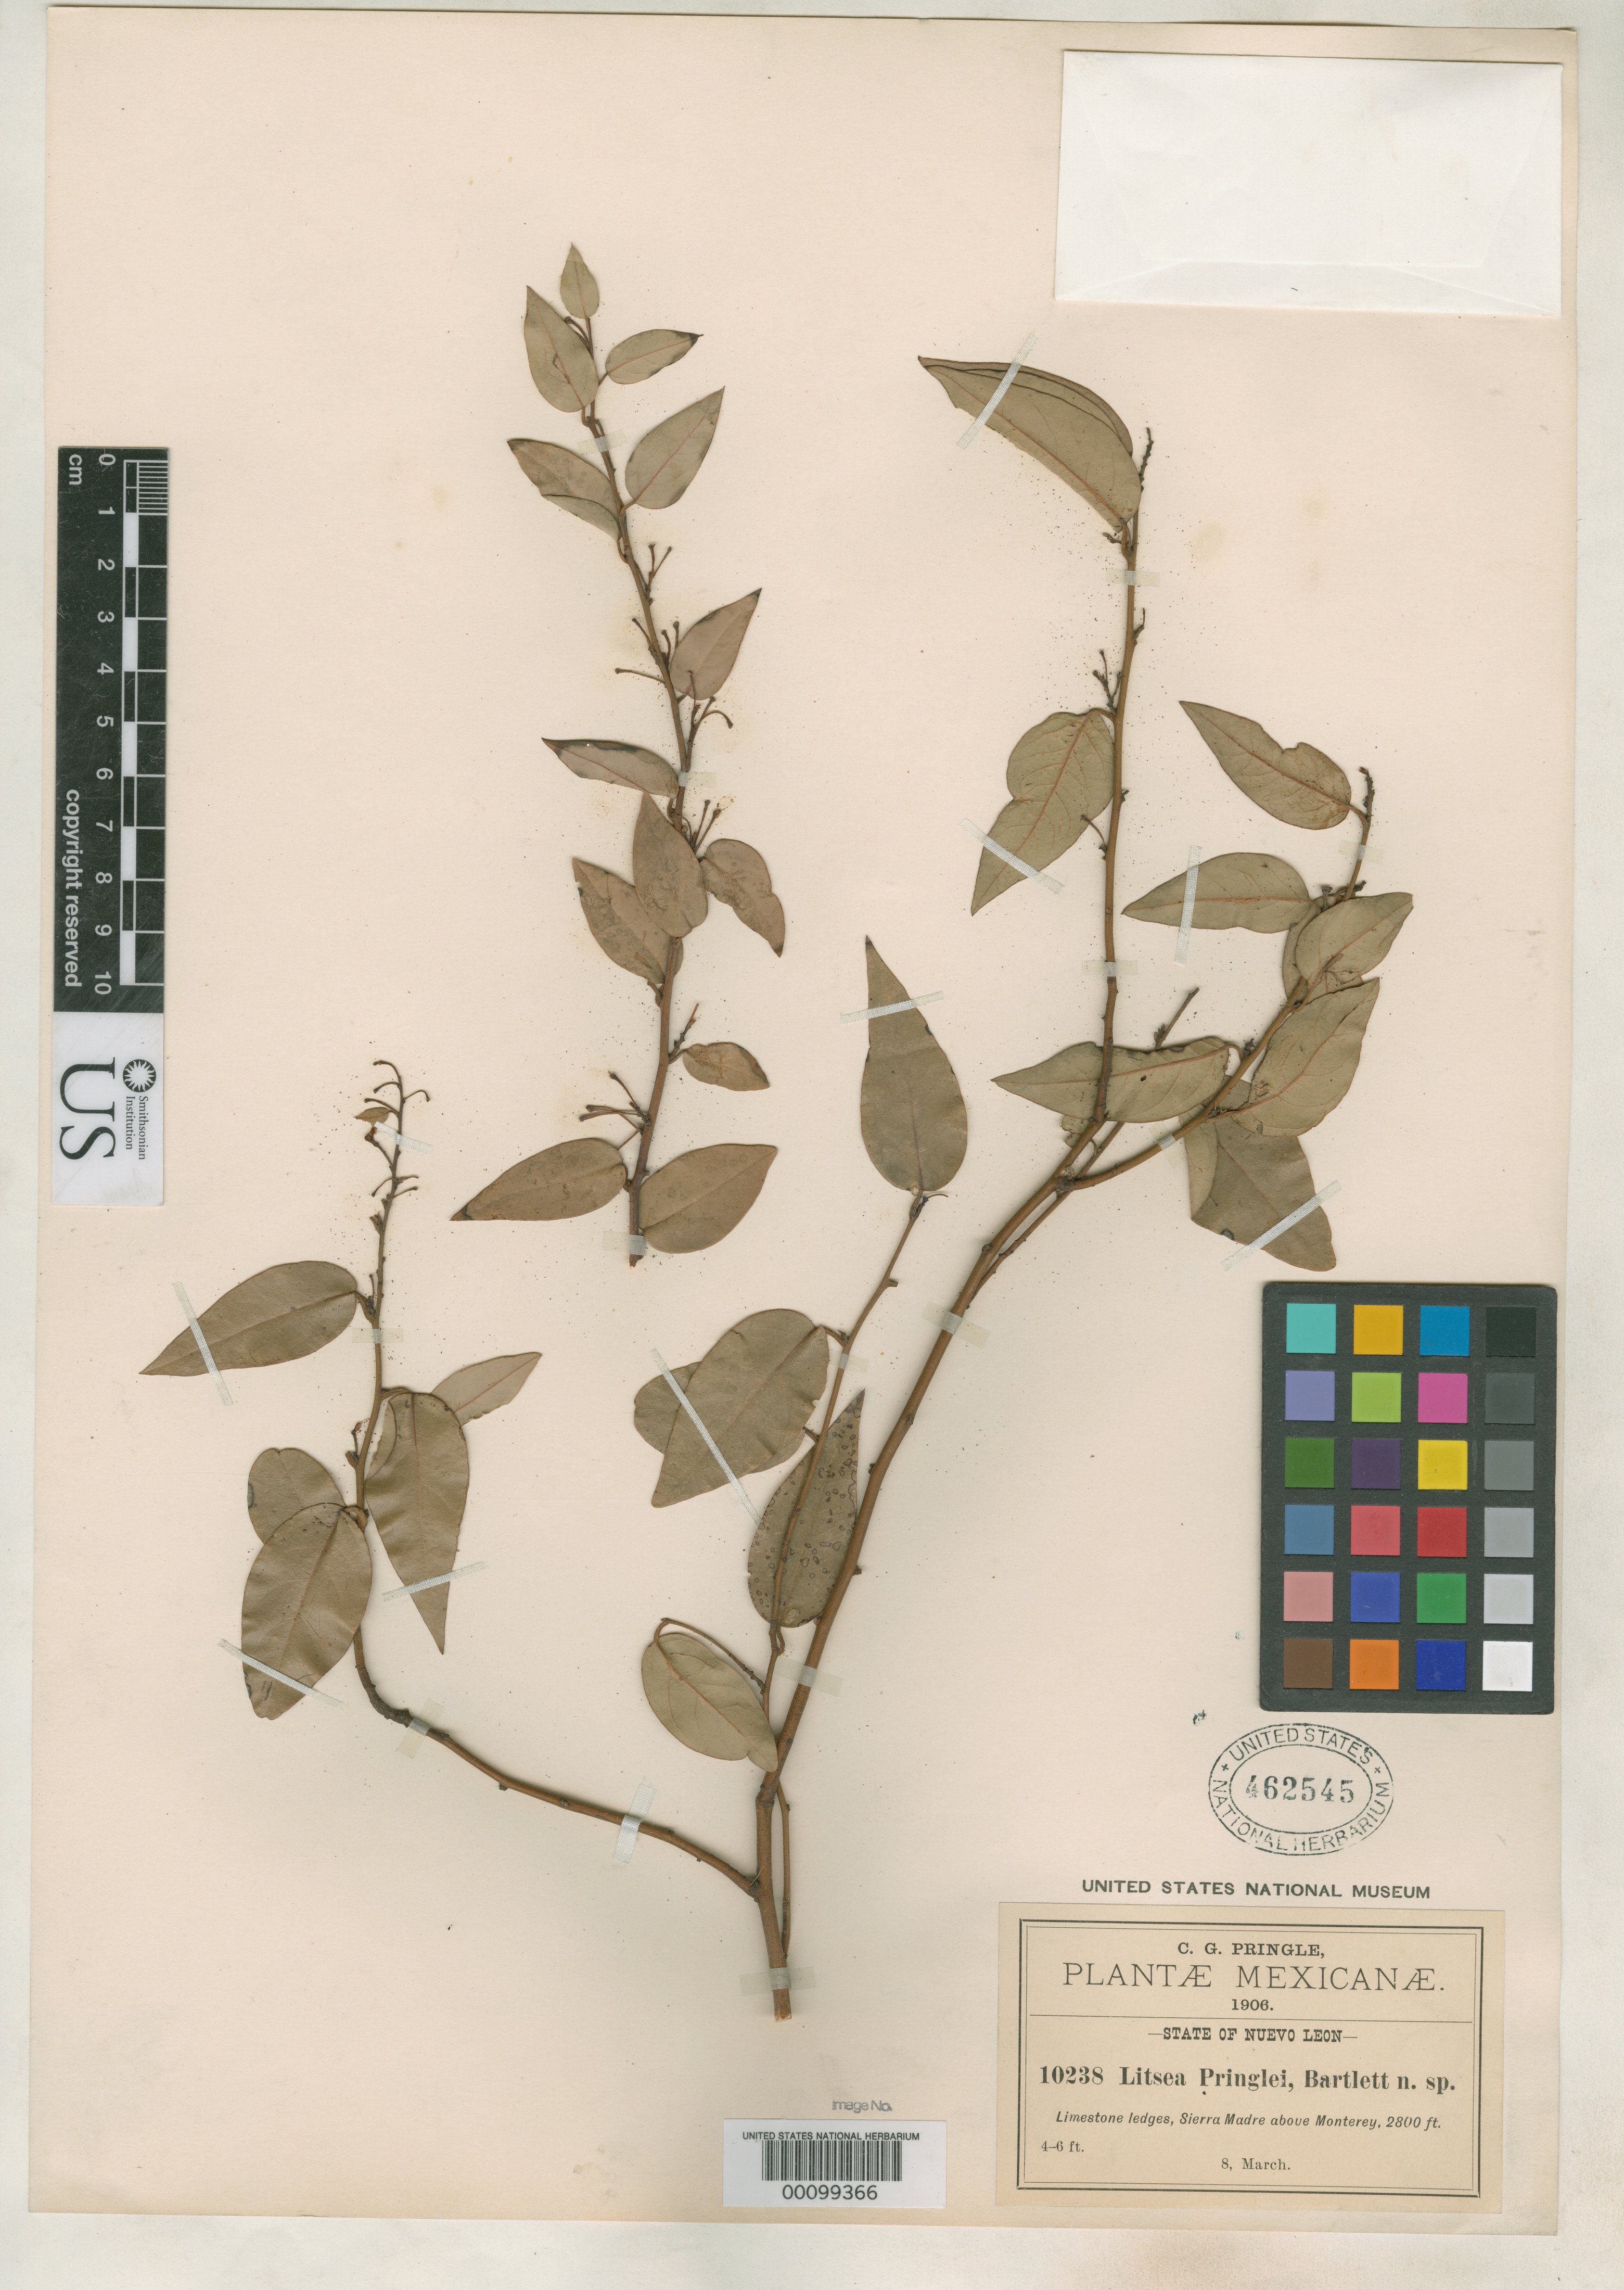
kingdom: Plantae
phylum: Tracheophyta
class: Magnoliopsida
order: Laurales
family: Lauraceae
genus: Litsea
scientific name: Litsea pringlei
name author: Bartlett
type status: Isotype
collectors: C. G. Pringle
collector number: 10238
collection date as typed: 08 Mar 1906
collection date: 1906-03-08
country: Mexico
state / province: Nuevo Leon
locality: Sierra Madre above Monterey.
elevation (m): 853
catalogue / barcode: US 462545